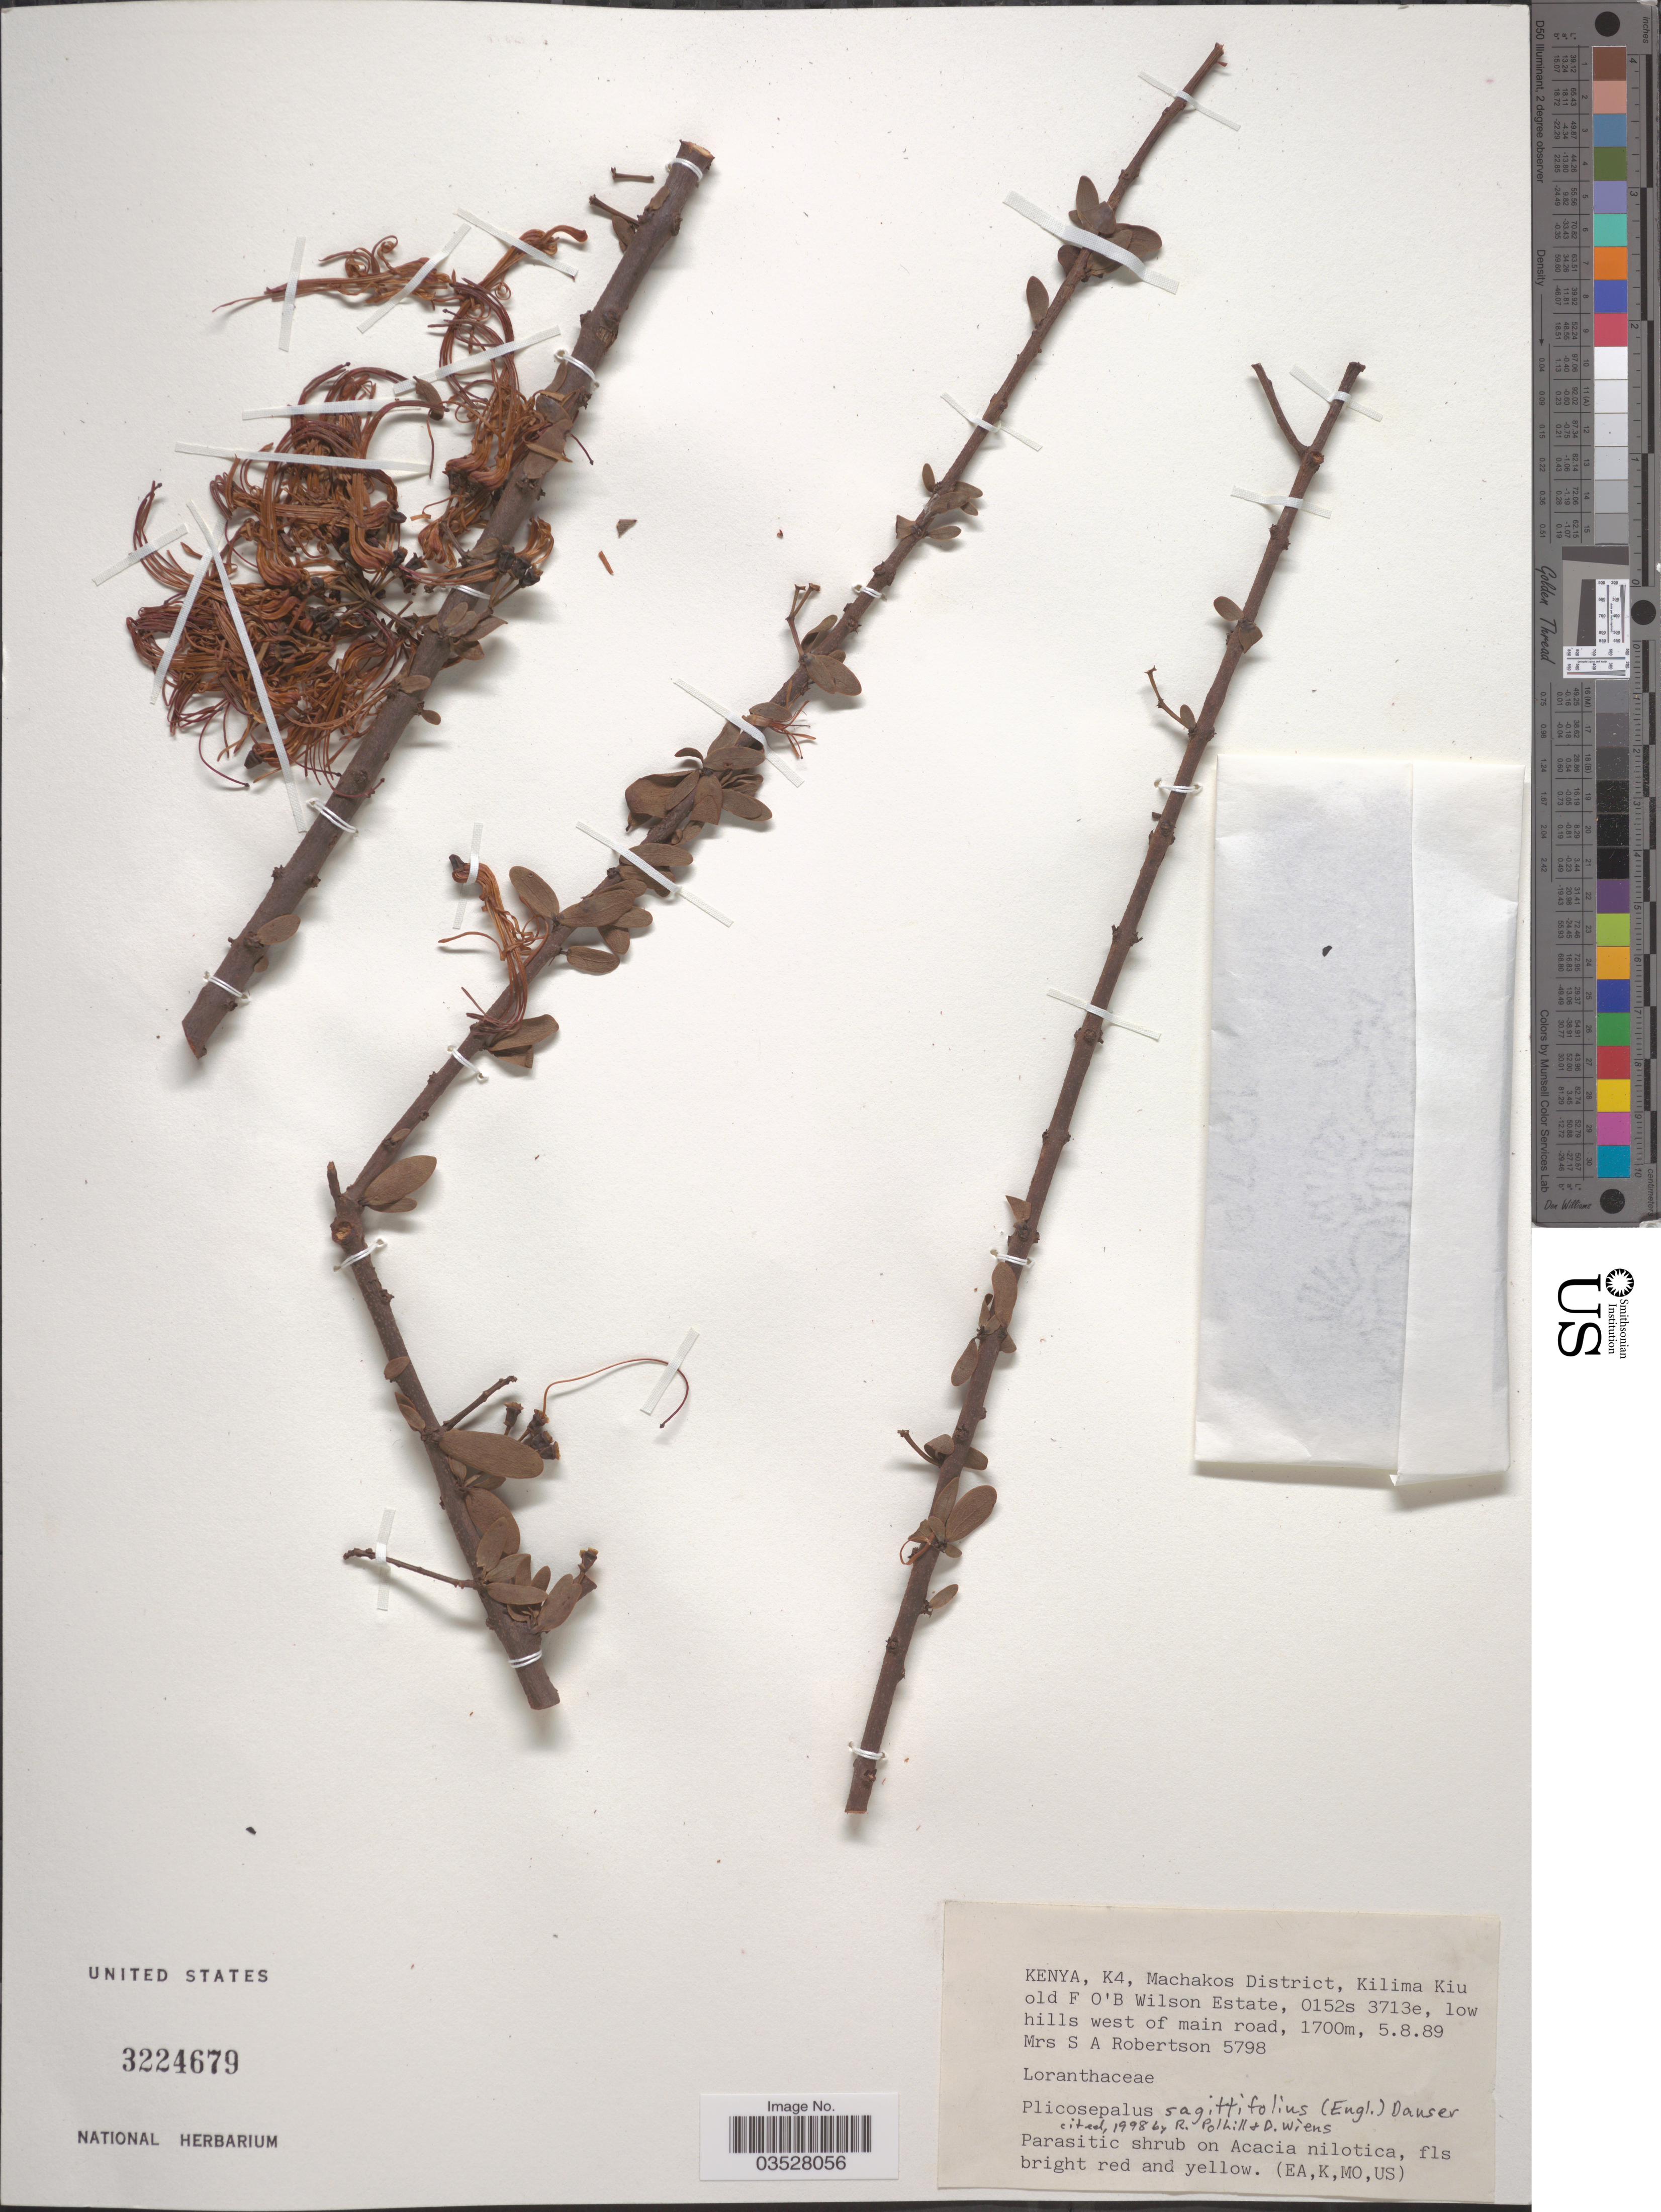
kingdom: Plantae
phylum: Tracheophyta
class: Magnoliopsida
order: Santalales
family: Loranthaceae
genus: Plicosepalus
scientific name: Plicosepalus sagittifolius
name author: (Engl.) Danser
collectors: S. Robertson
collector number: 5798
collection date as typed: Transcribed d/m/y: 5/8/89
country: Kenya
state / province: Machakos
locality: K4, Machakos District, Kilima Kiu old F O'B Wilson Estate.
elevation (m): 1700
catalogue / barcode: US 3224679